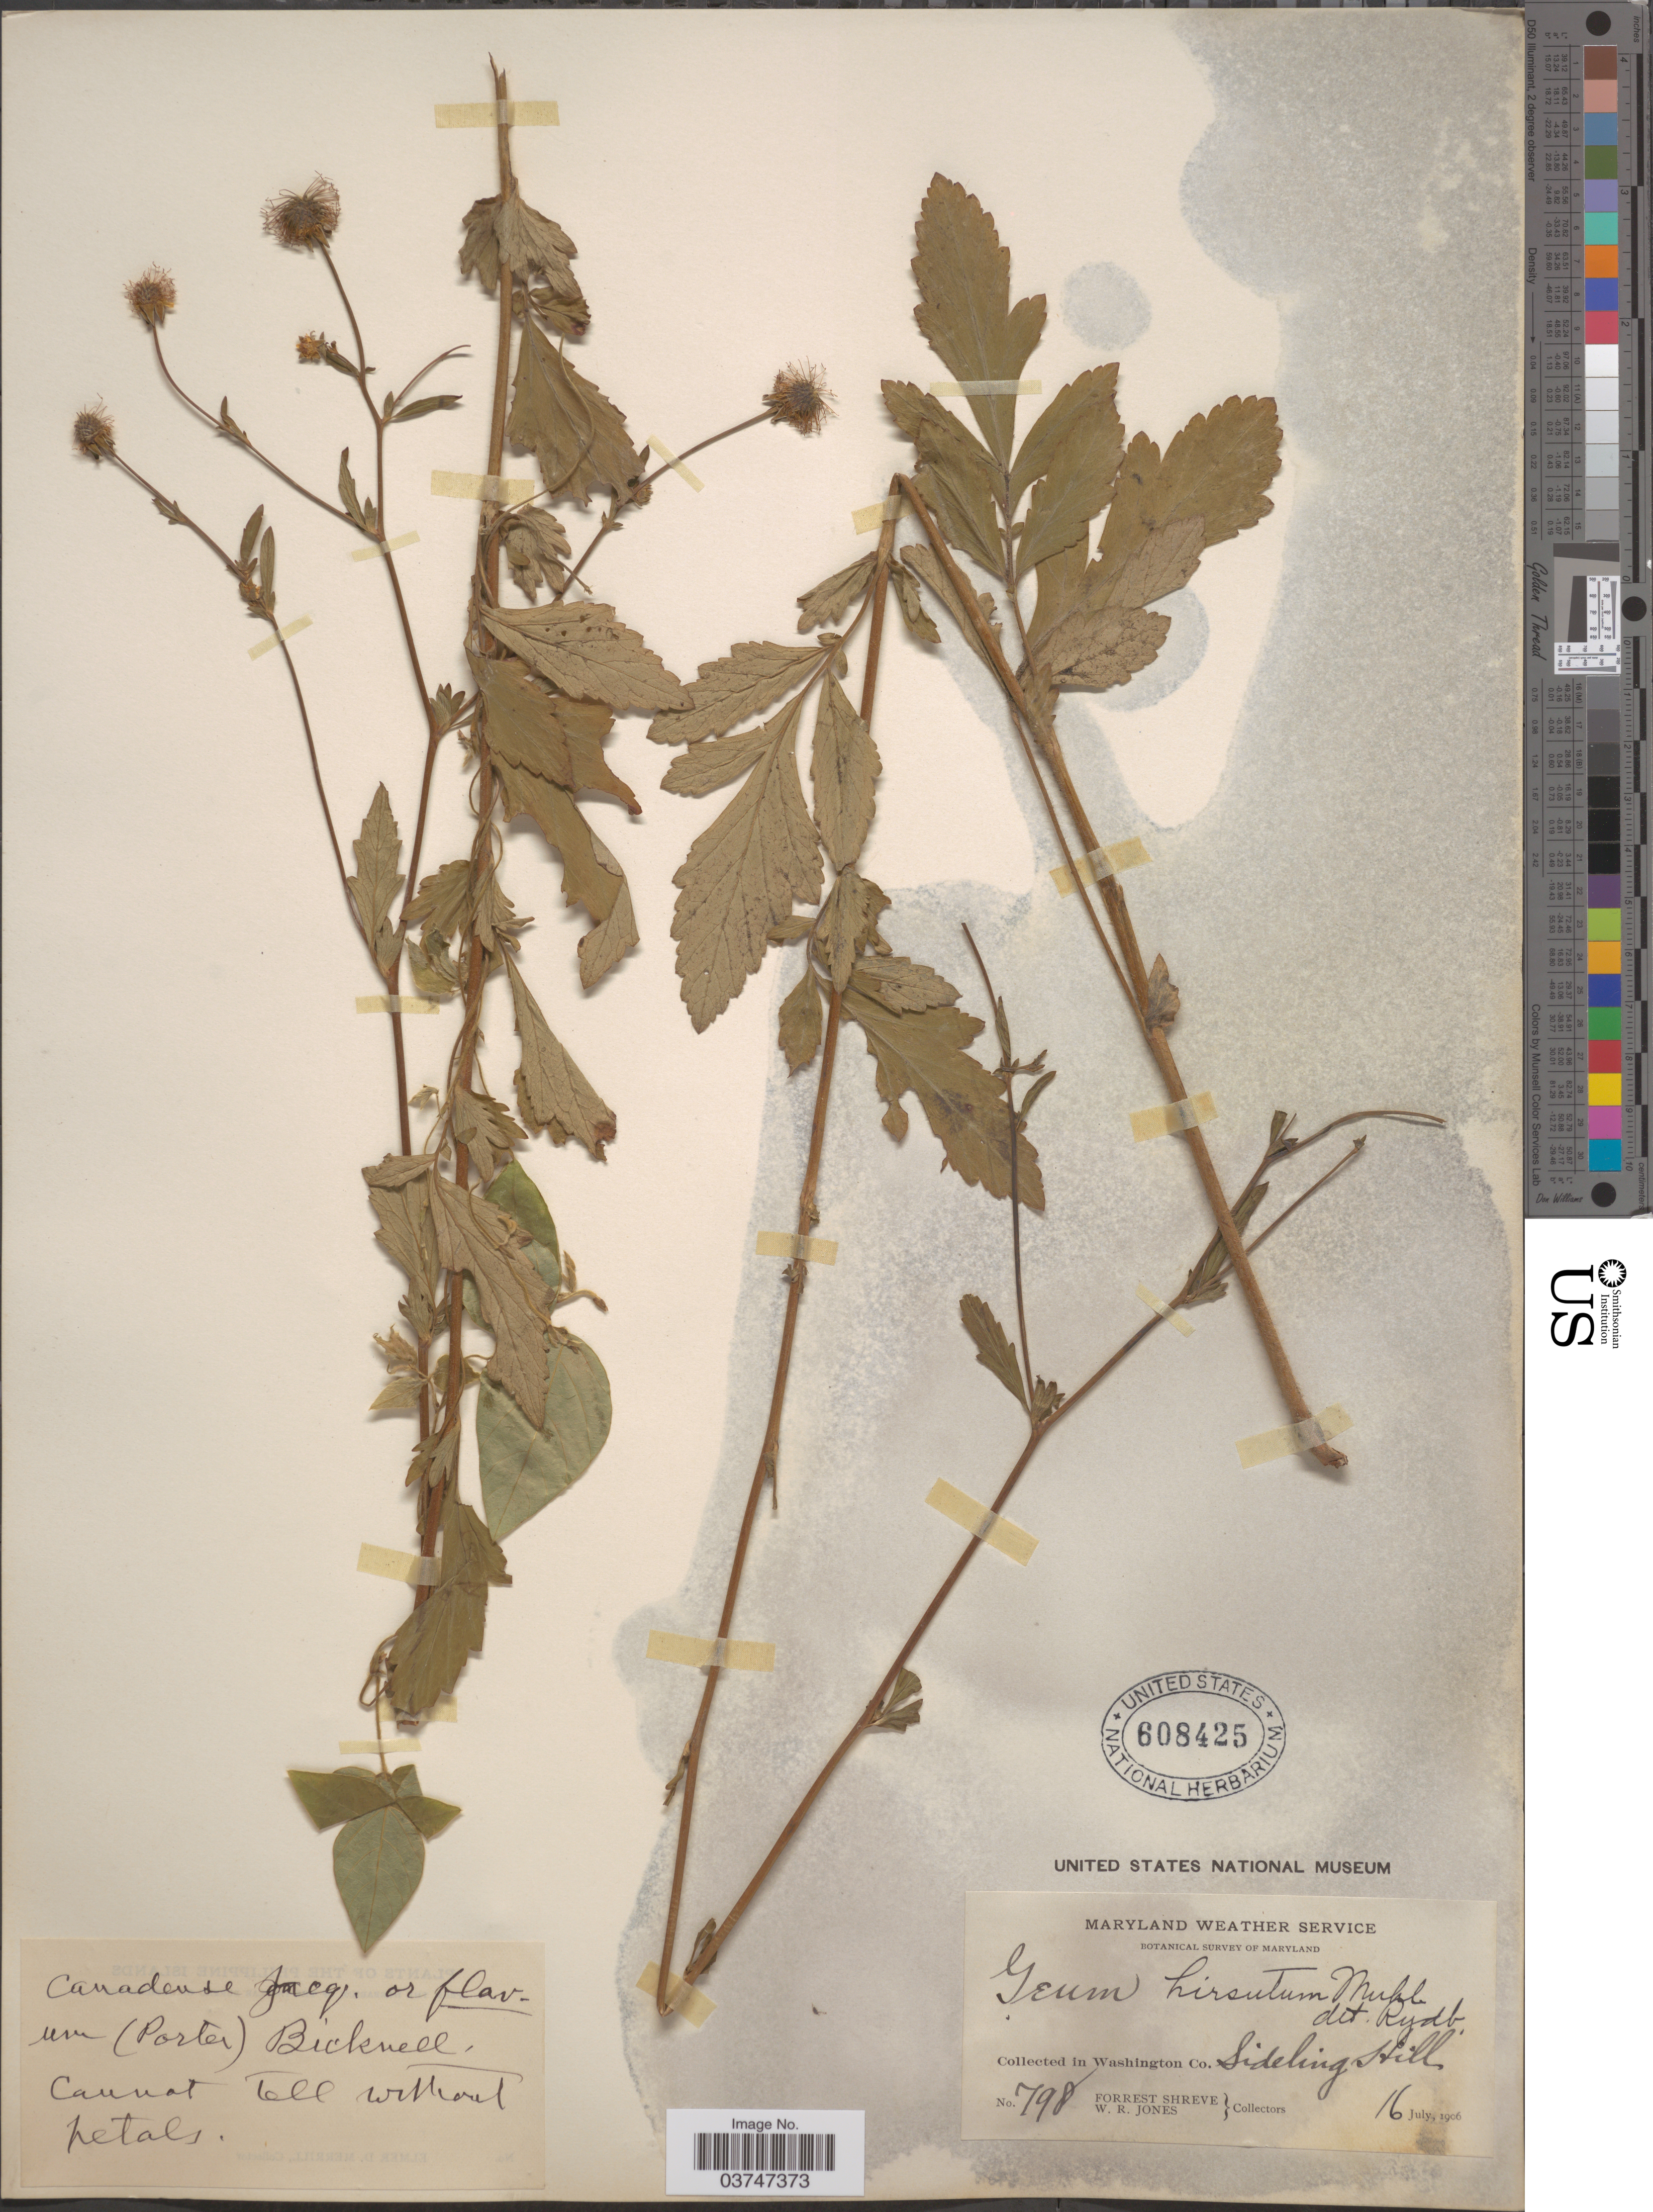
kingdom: Plantae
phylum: Tracheophyta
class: Magnoliopsida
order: Rosales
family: Rosaceae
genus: Geum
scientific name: Geum hirsutum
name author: Muhl. ex Link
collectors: F. Shreve & W. R. Jones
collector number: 798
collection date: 1906-07-16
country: United States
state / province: Maryland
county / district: Washngton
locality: Maryland Weather Service. Washington Co. Sideling Hill.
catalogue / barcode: US 608425